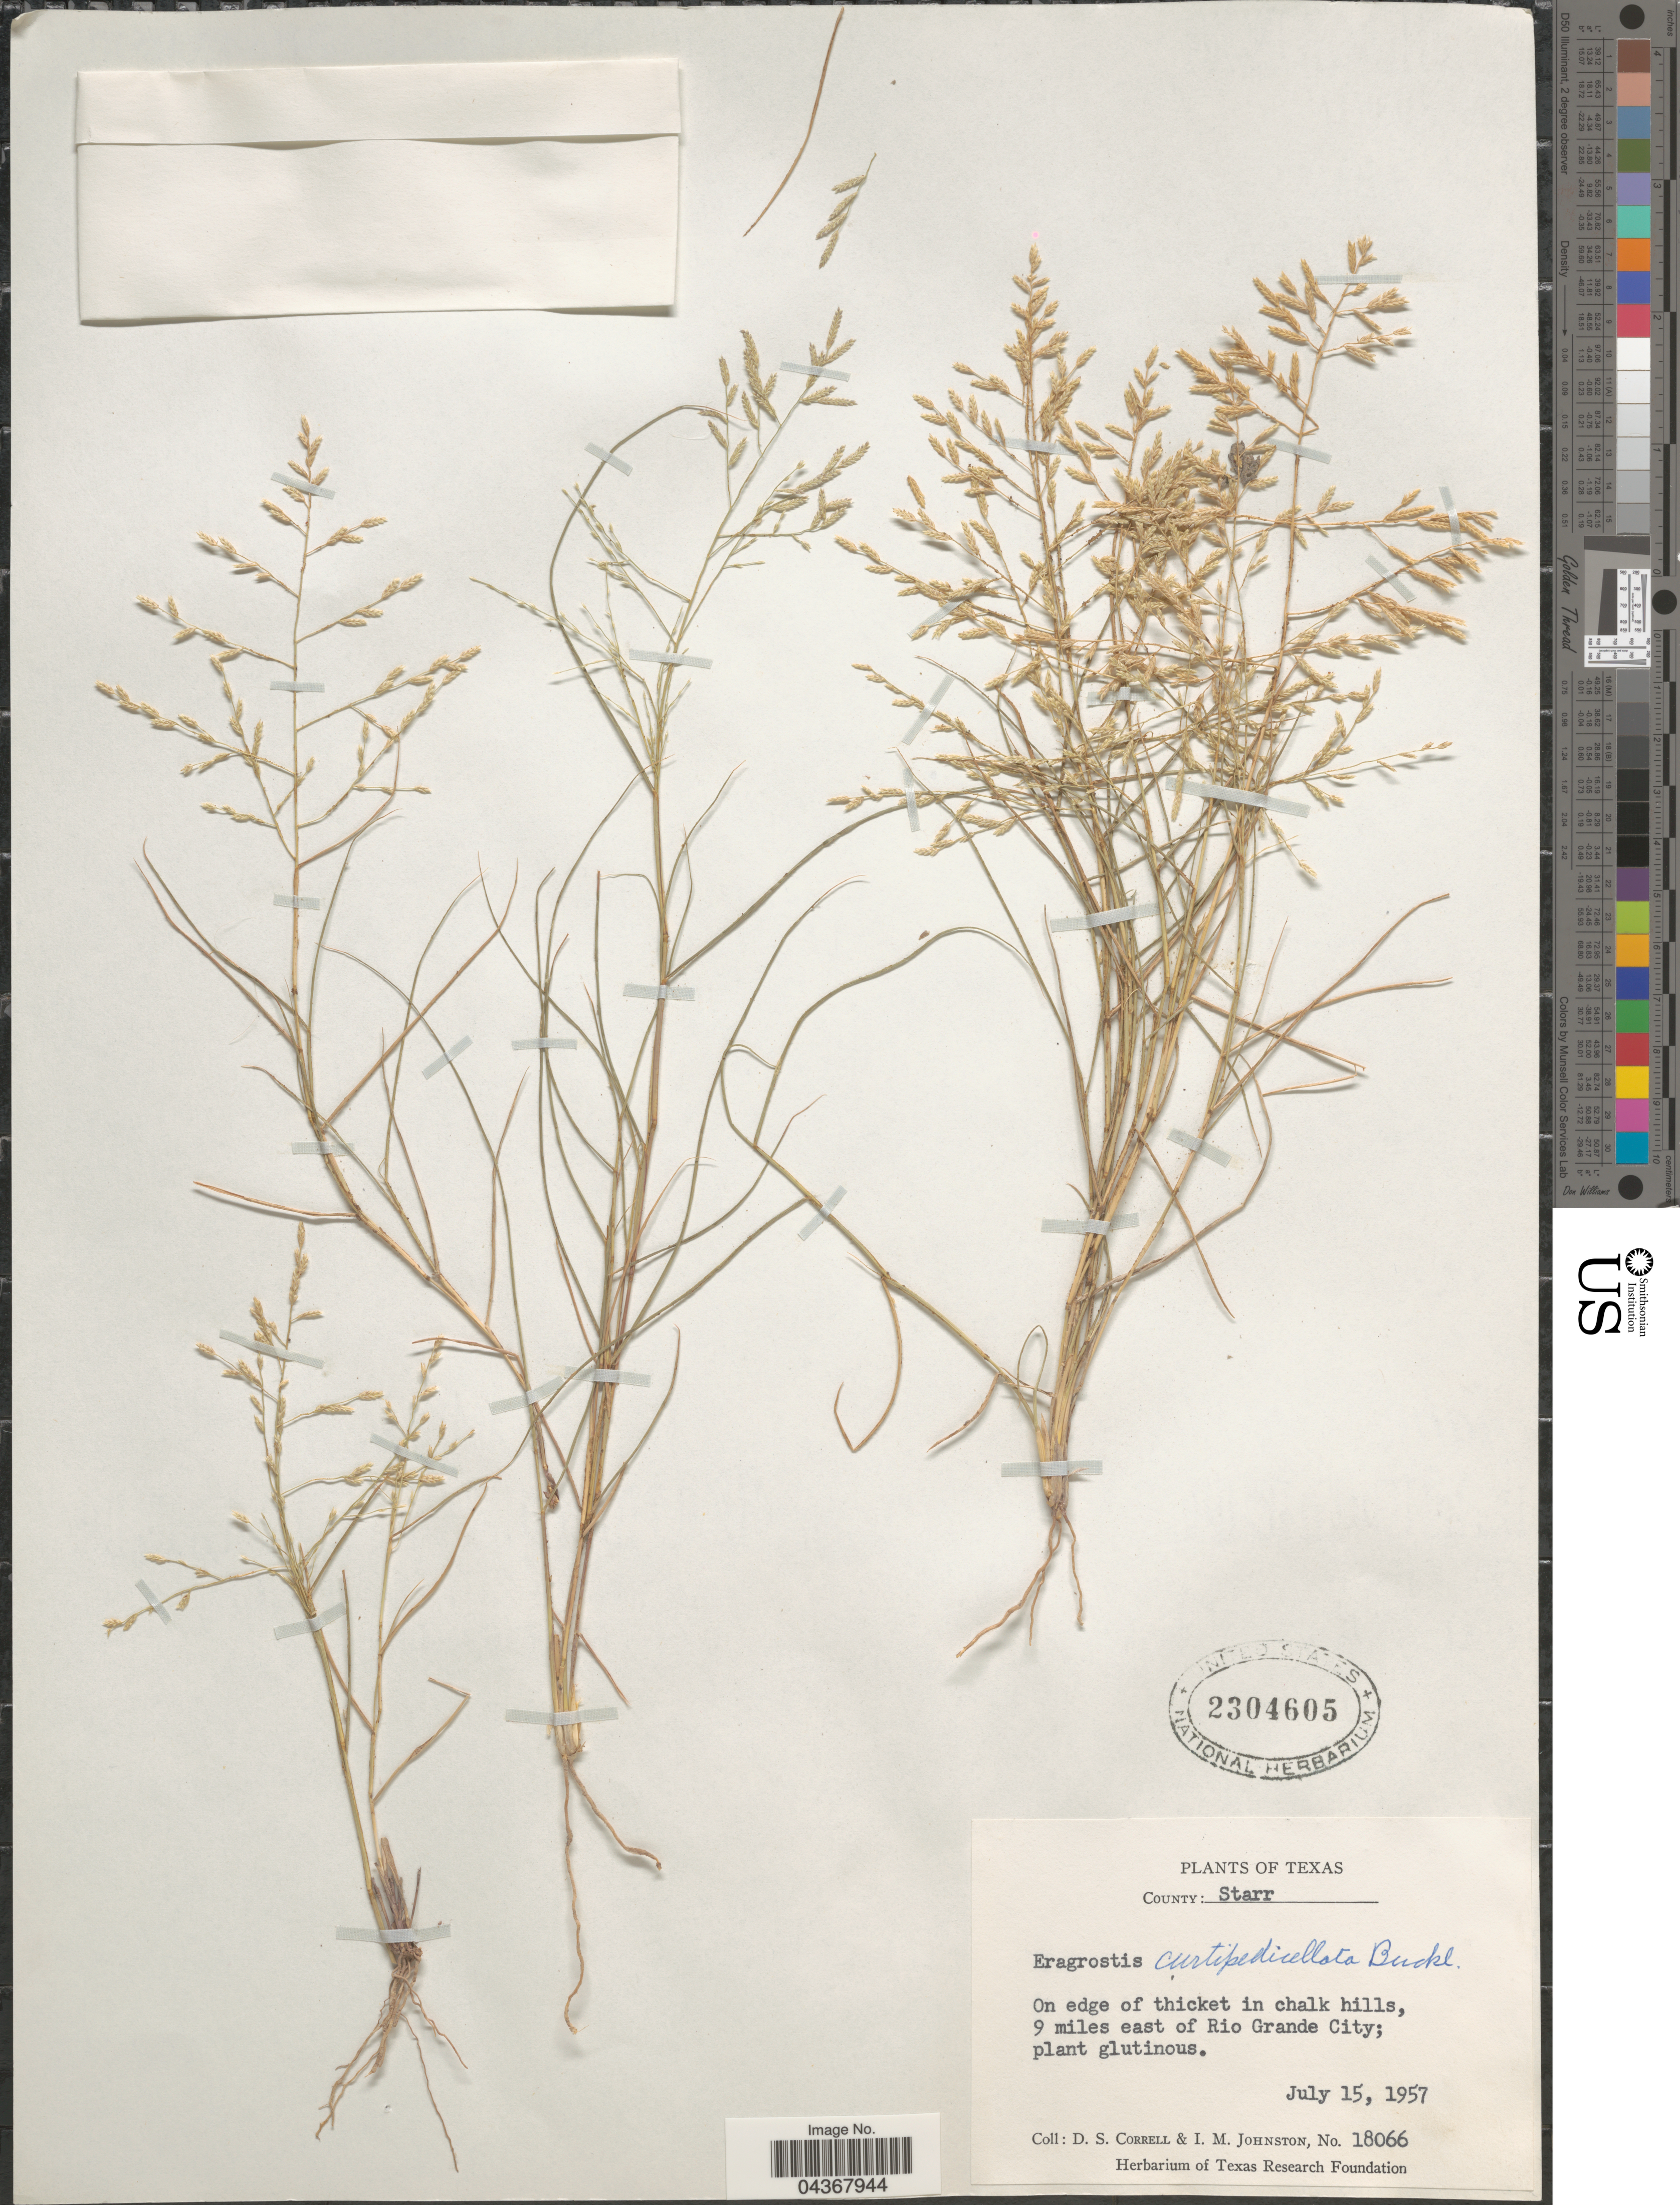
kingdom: Plantae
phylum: Tracheophyta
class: Liliopsida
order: Poales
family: Poaceae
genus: Eragrostis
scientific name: Eragrostis curtipedicellata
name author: Buckley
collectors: D. S. Correll & I.M. Johnston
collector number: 18066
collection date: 1957-07-15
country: United States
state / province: Texas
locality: County: Starr. On edge of thicket in chalk hills, 9 miles east of Rio Grande City.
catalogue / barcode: US 2304605